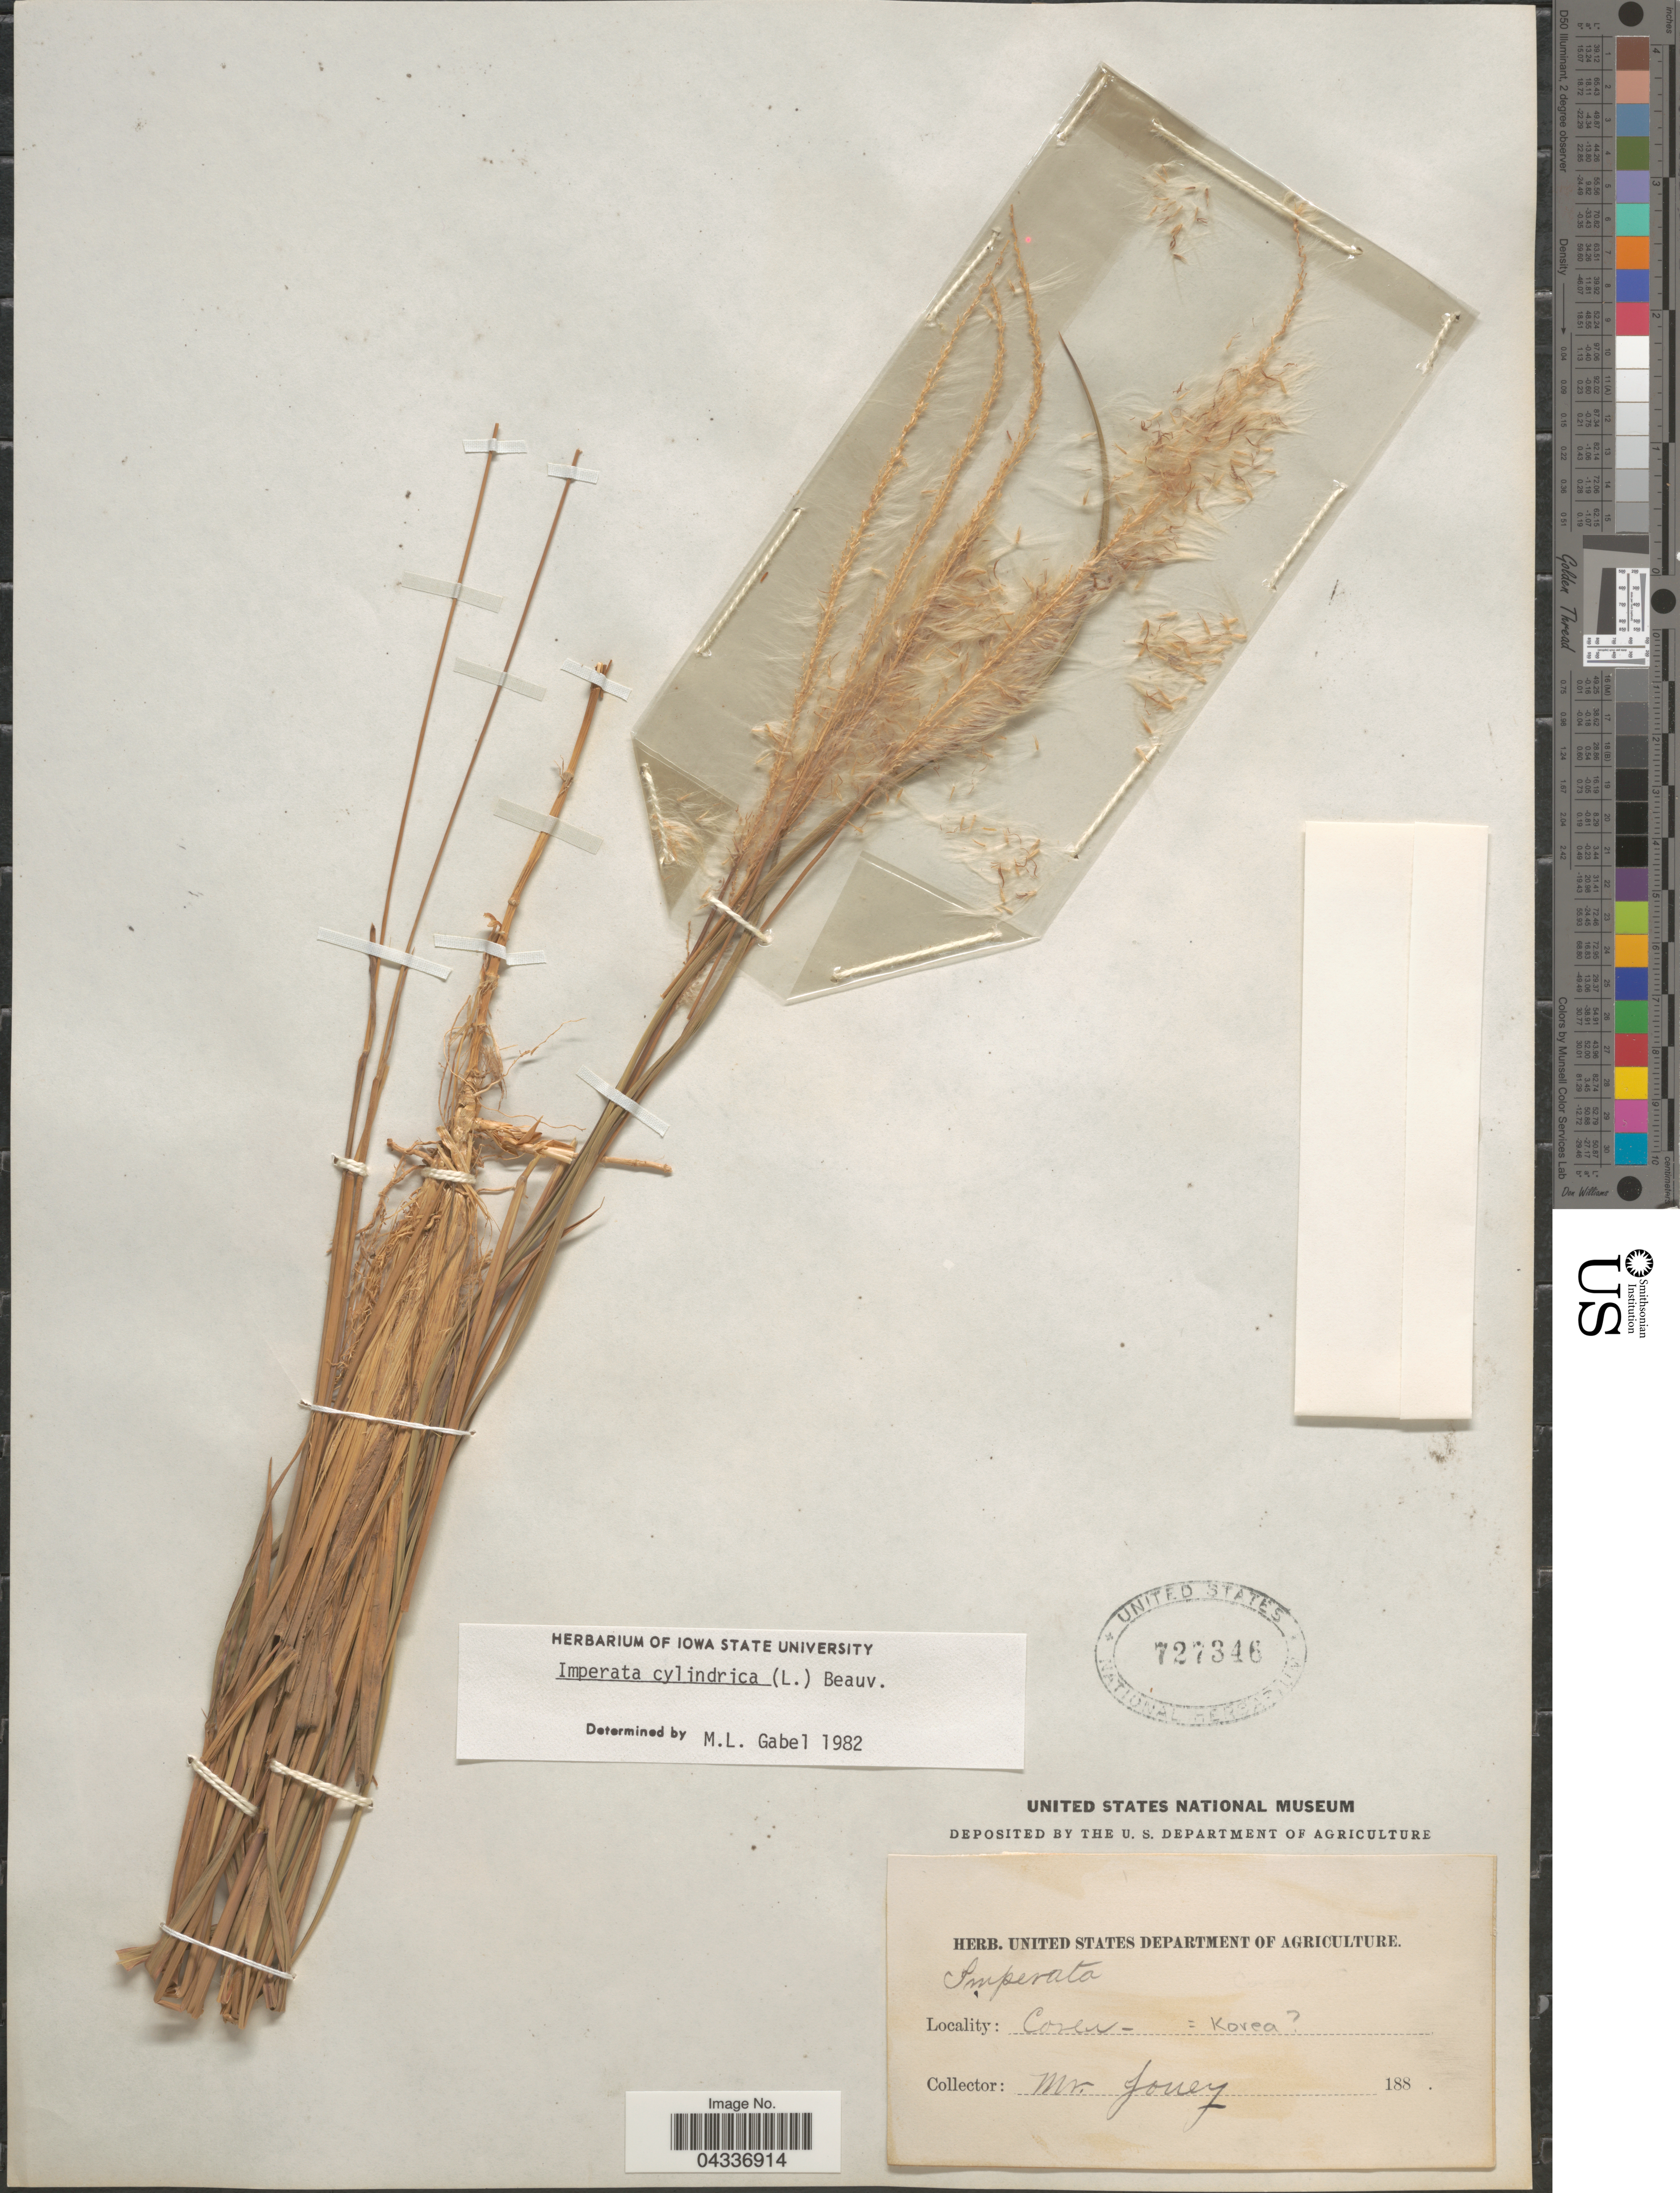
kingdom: Plantae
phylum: Tracheophyta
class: Liliopsida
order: Poales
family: Poaceae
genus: Imperata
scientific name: Imperata cylindrica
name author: (L.) P. Beauv.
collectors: Mr. Joney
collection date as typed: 188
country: North Korea / South Korea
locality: Corea.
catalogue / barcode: US 727346